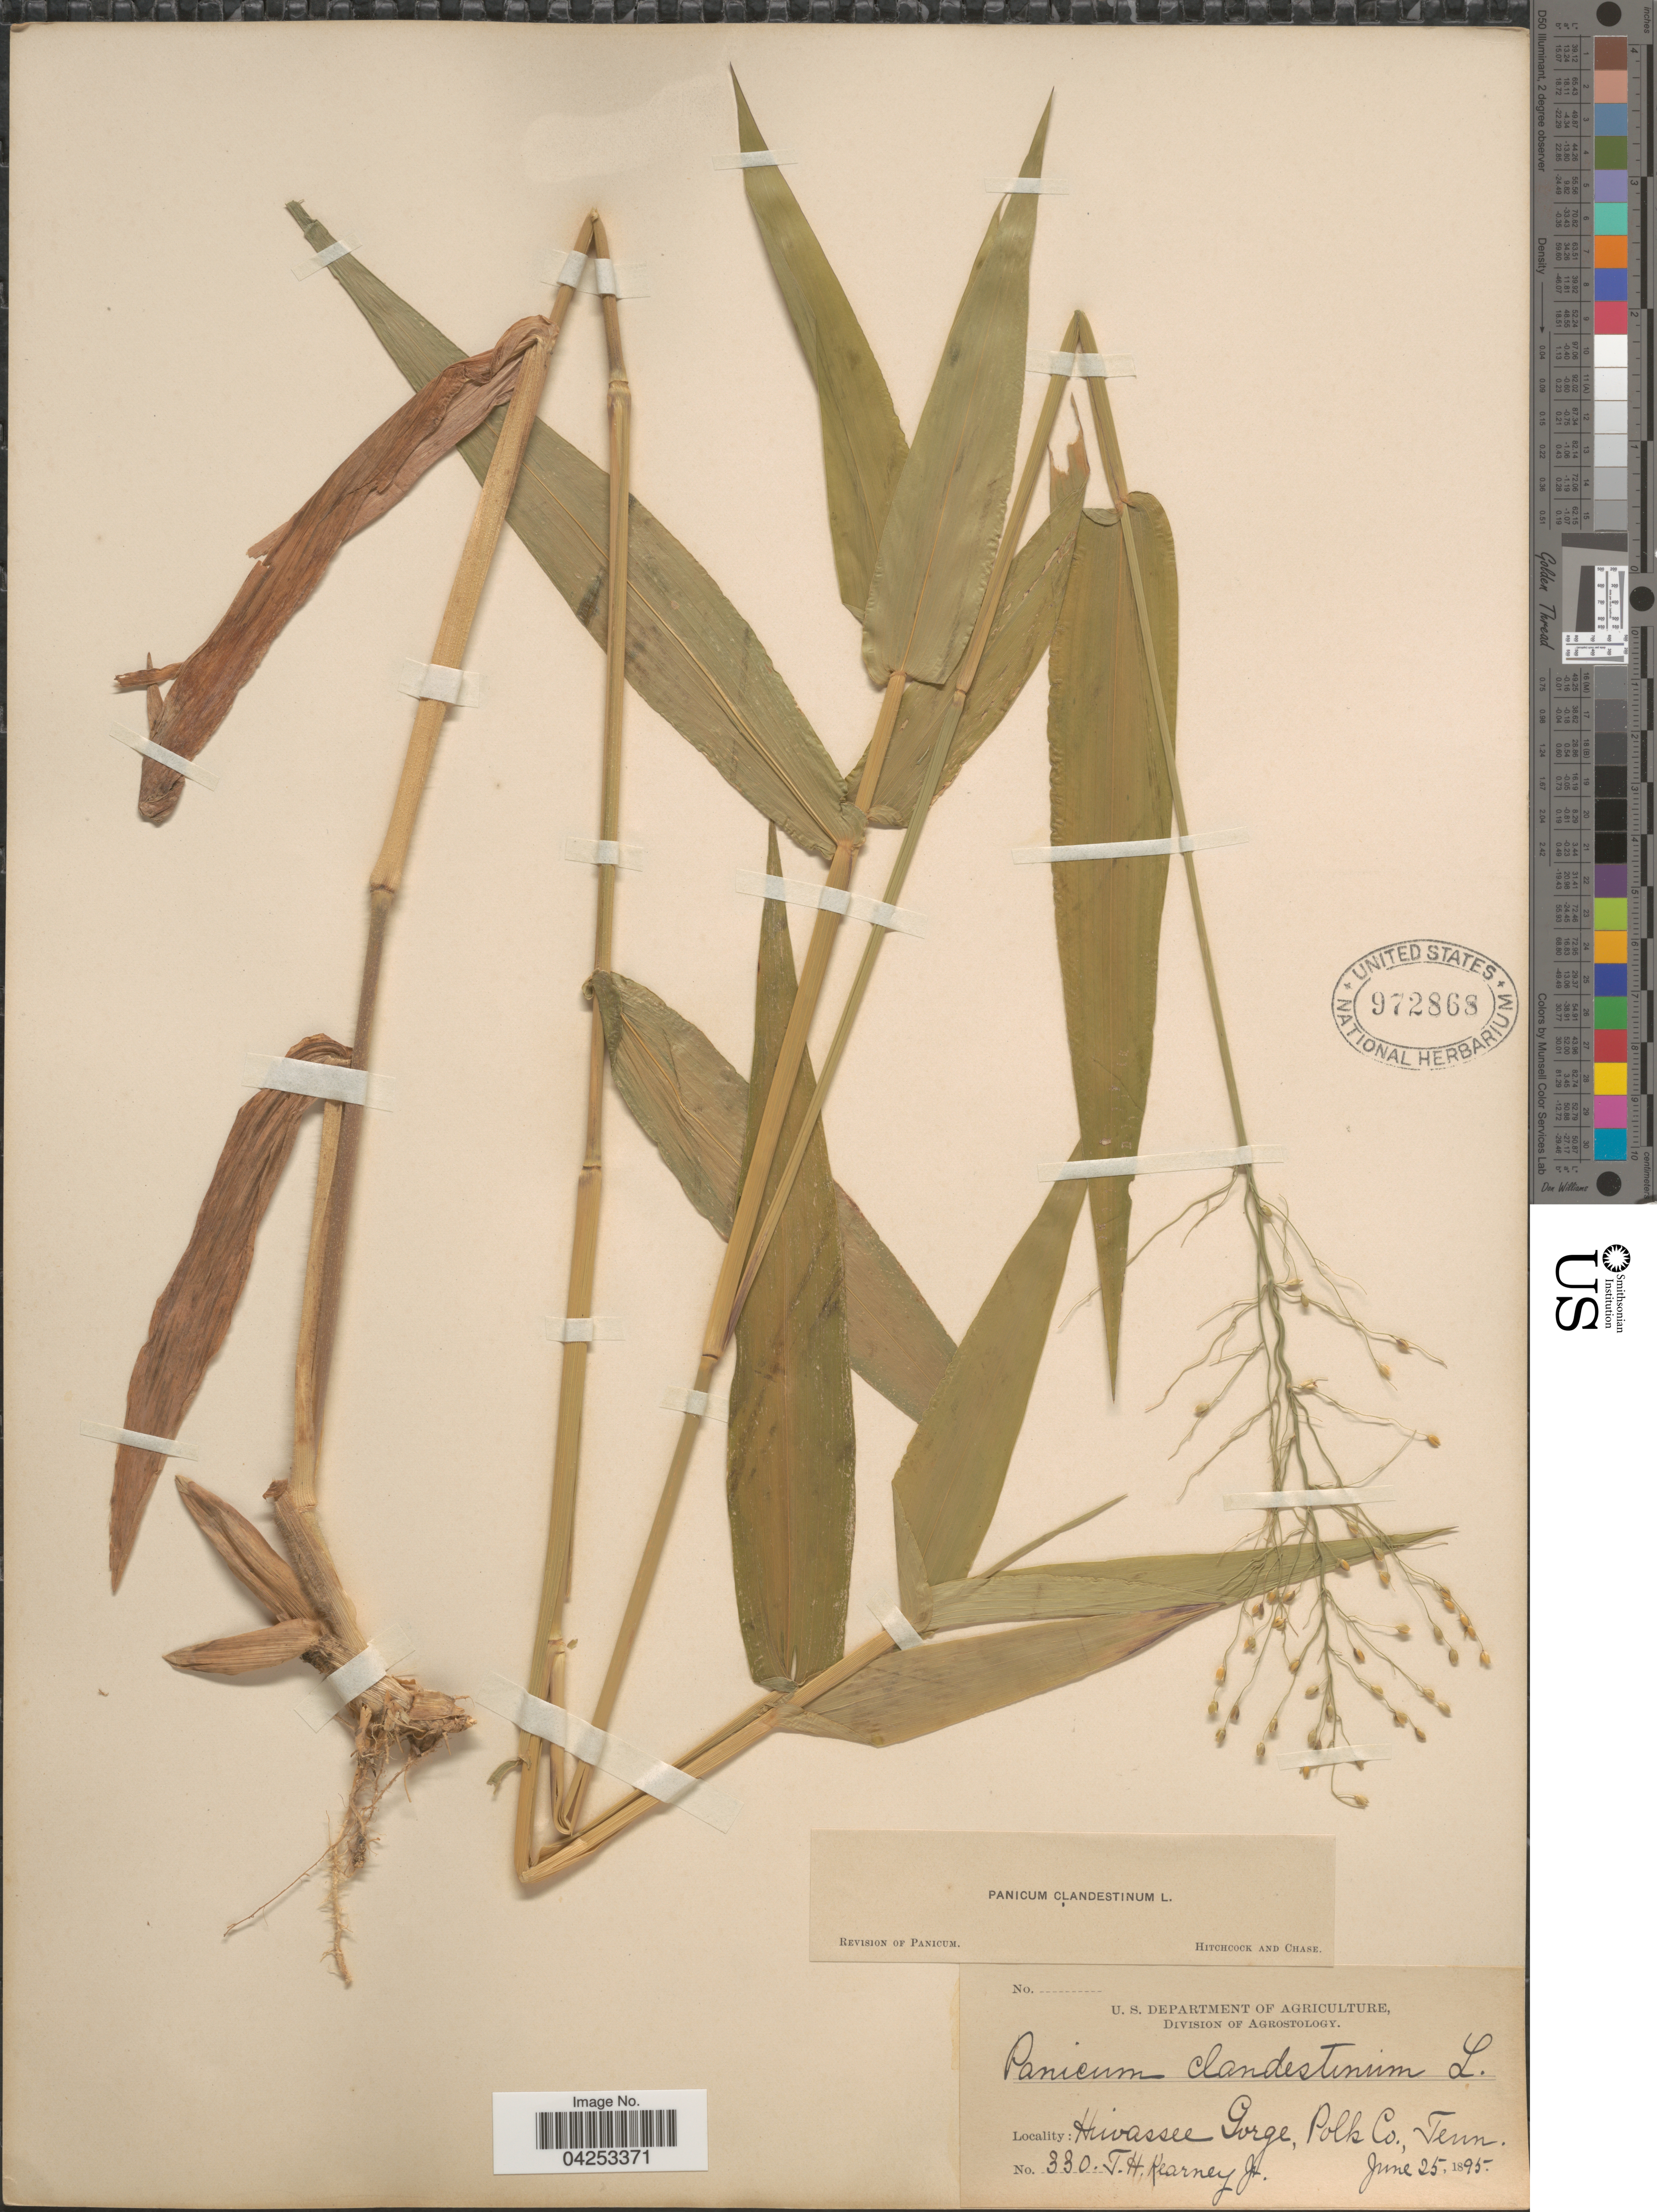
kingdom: Plantae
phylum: Tracheophyta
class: Liliopsida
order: Poales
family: Poaceae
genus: Dichanthelium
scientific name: Dichanthelium clandestinum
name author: (L.) Gould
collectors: T. H. Kearney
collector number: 330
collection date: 1895-06-25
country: United States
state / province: Tennessee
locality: Hiwassee Gorge, Polk Co.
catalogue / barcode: US 972868